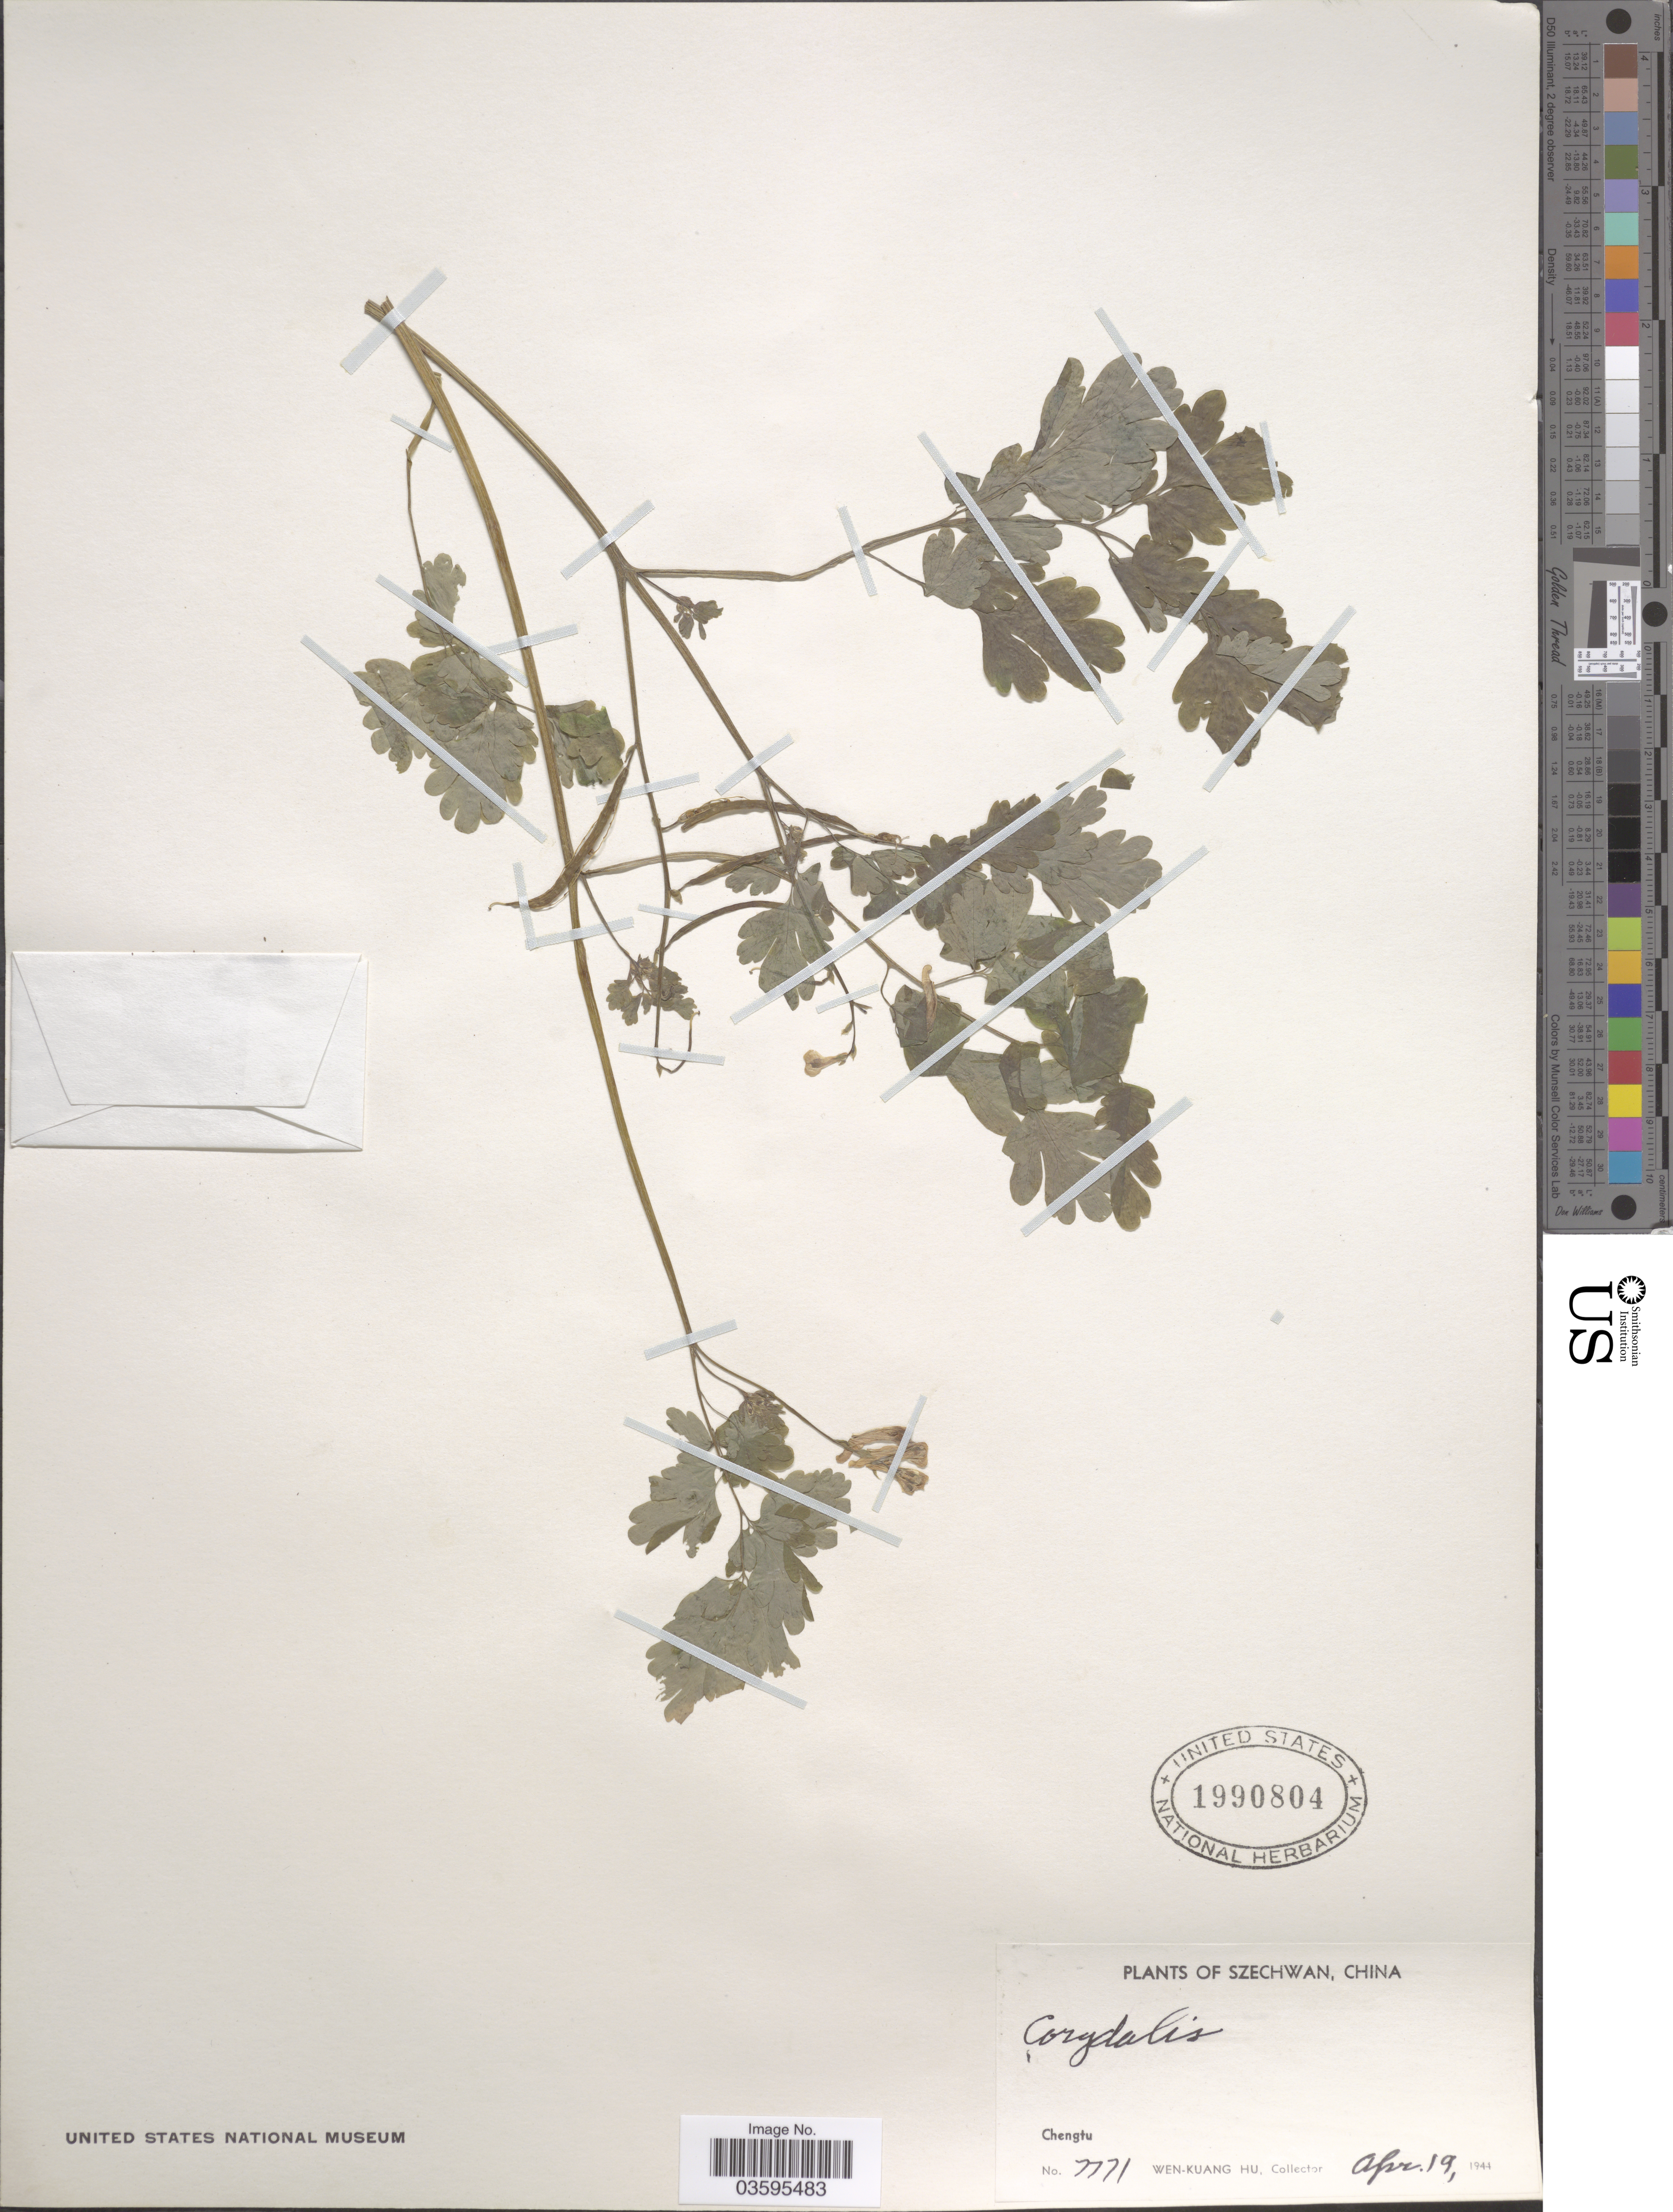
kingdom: Plantae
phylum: Tracheophyta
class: Magnoliopsida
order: Ranunculales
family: Papaveraceae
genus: Corydalis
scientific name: Corydalis sp.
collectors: W. K. Hu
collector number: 7771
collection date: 1944-04-19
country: China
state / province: Sichuan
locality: Szechwan. Chengtu.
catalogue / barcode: US 1990804